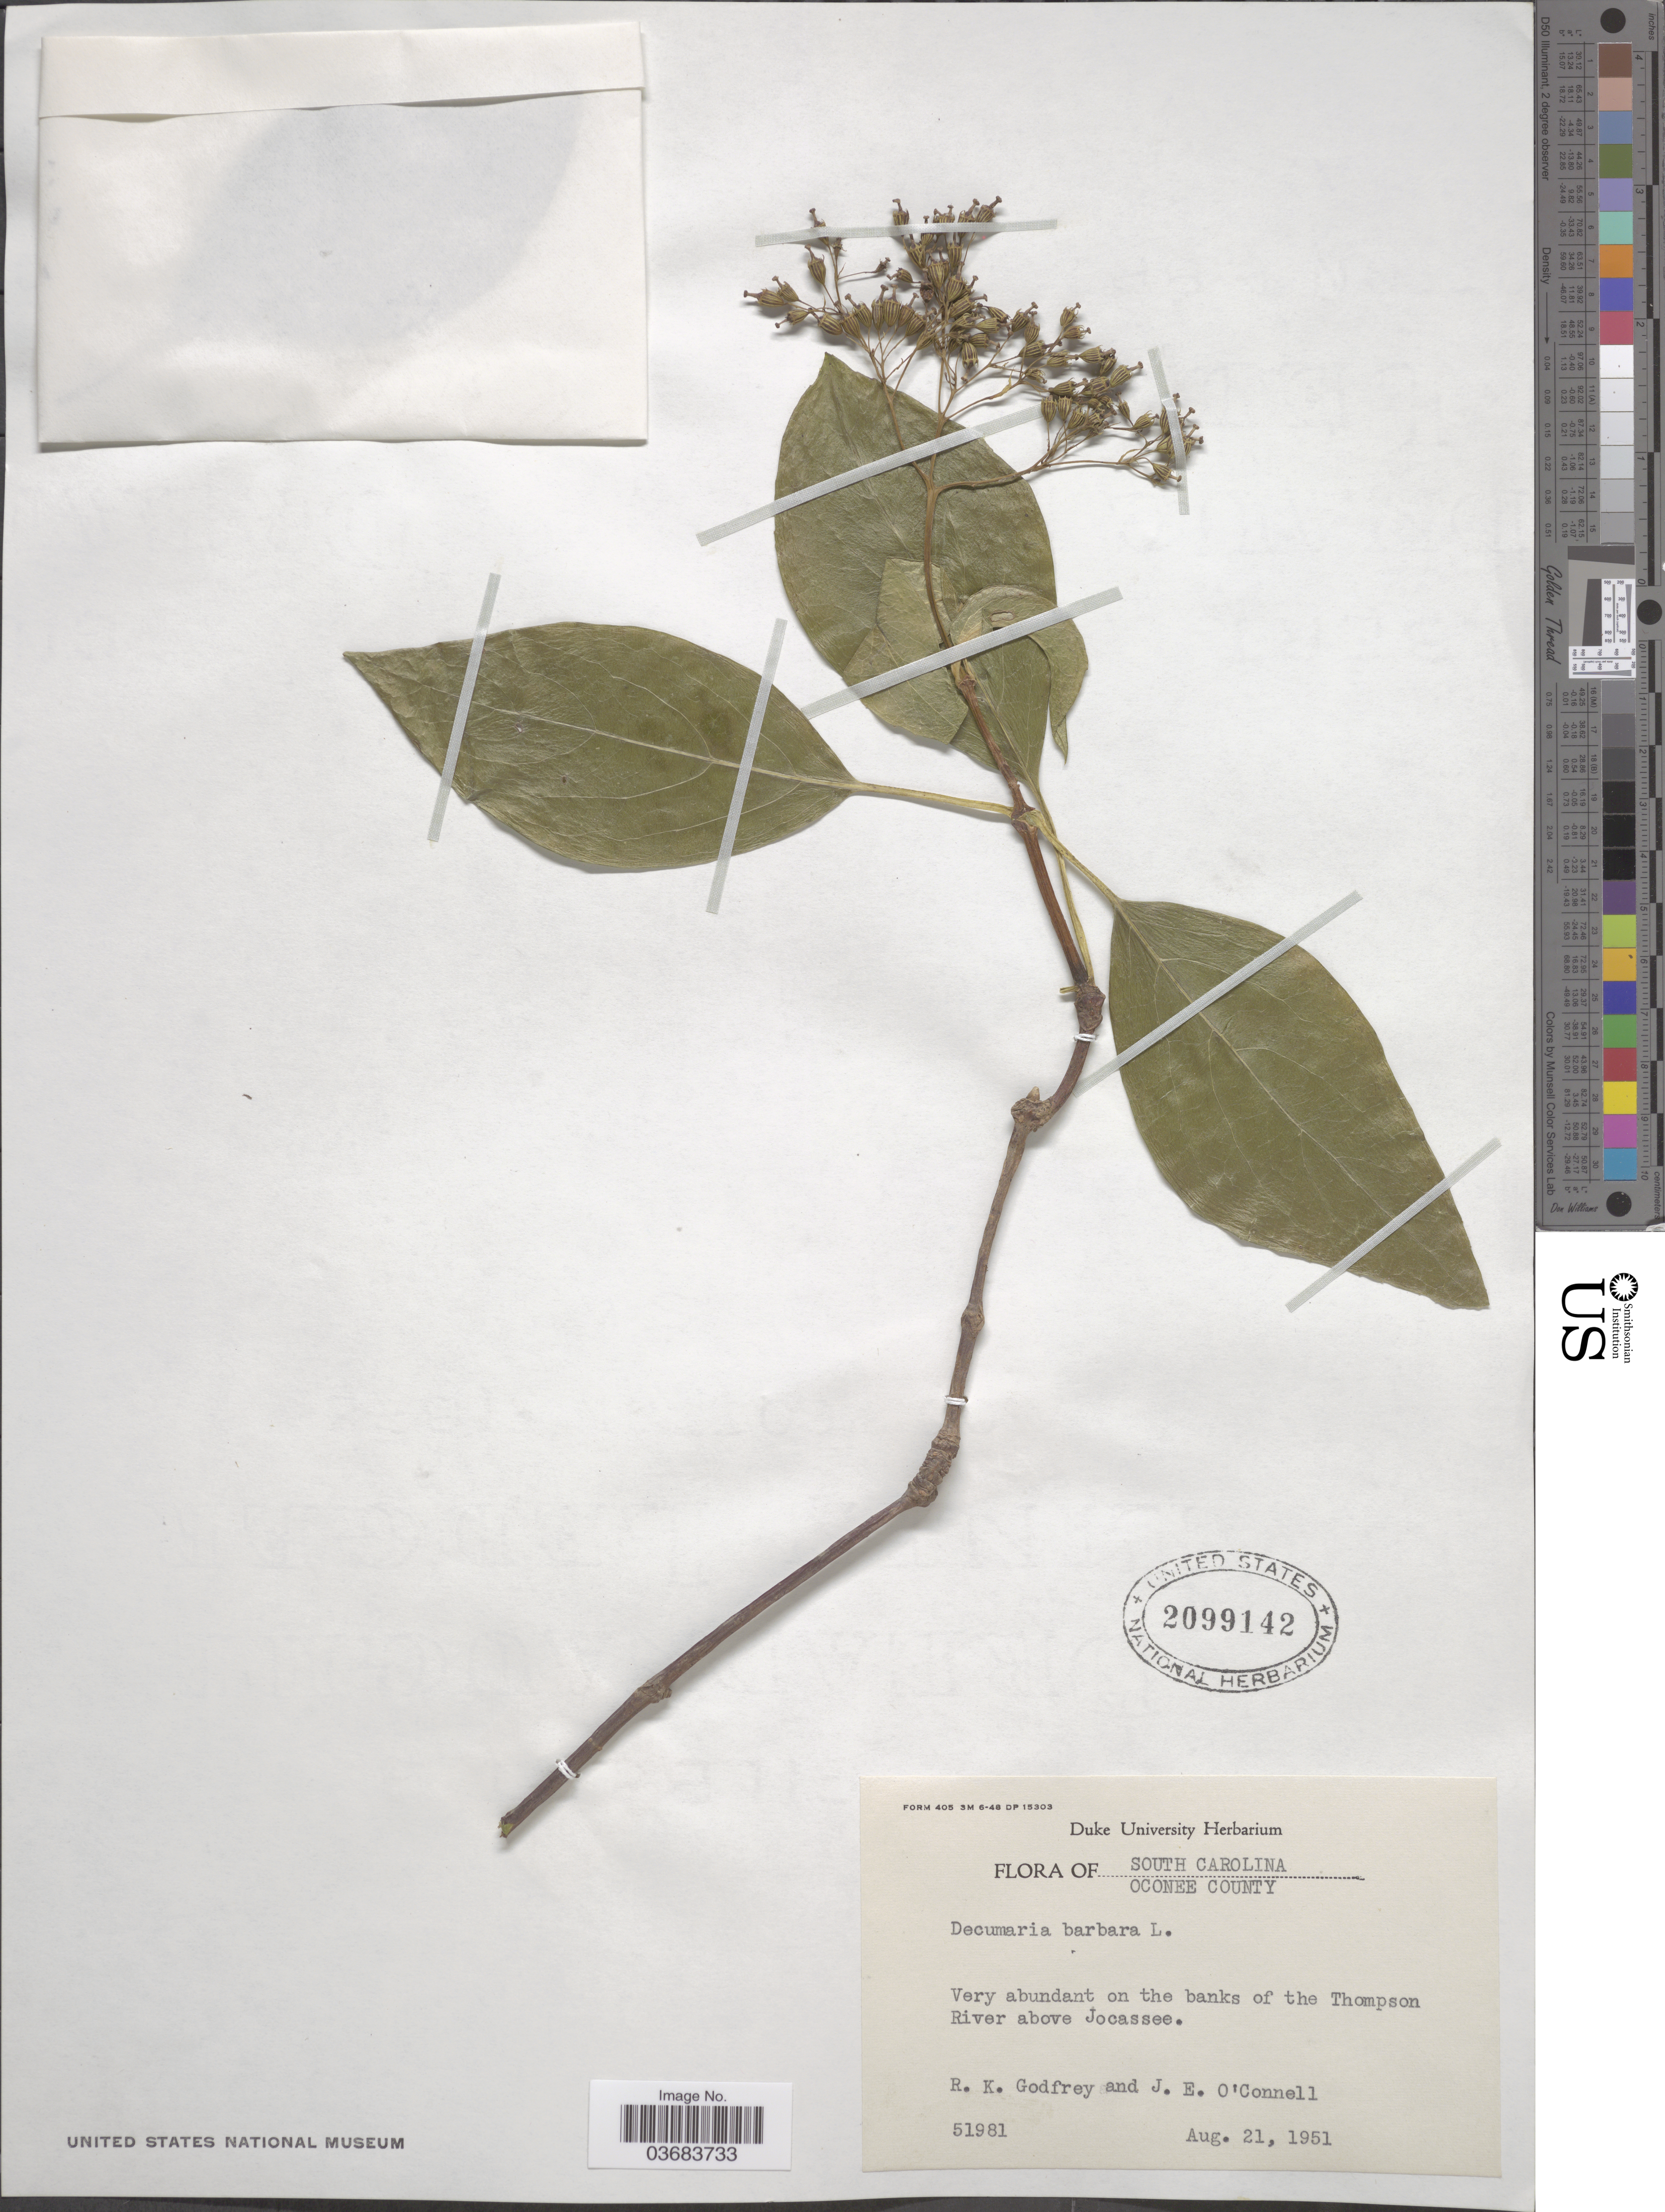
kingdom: Plantae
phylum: Tracheophyta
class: Magnoliopsida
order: Cornales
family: Hydrangeaceae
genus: Hydrangea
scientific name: Hydrangea barbara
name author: (L.) Bernd Schulz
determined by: Strong, Mark T., (BOT), Smithsonian Institution - National Museum of Natural History (UNITED STATES)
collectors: R. K. Godfrey & J. O'Connell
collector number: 51981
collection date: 1951-08-21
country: United States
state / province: South Carolina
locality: Oconee County. Very abundant on the banks of the Thompson River above Jocassee.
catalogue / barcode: US 2099142